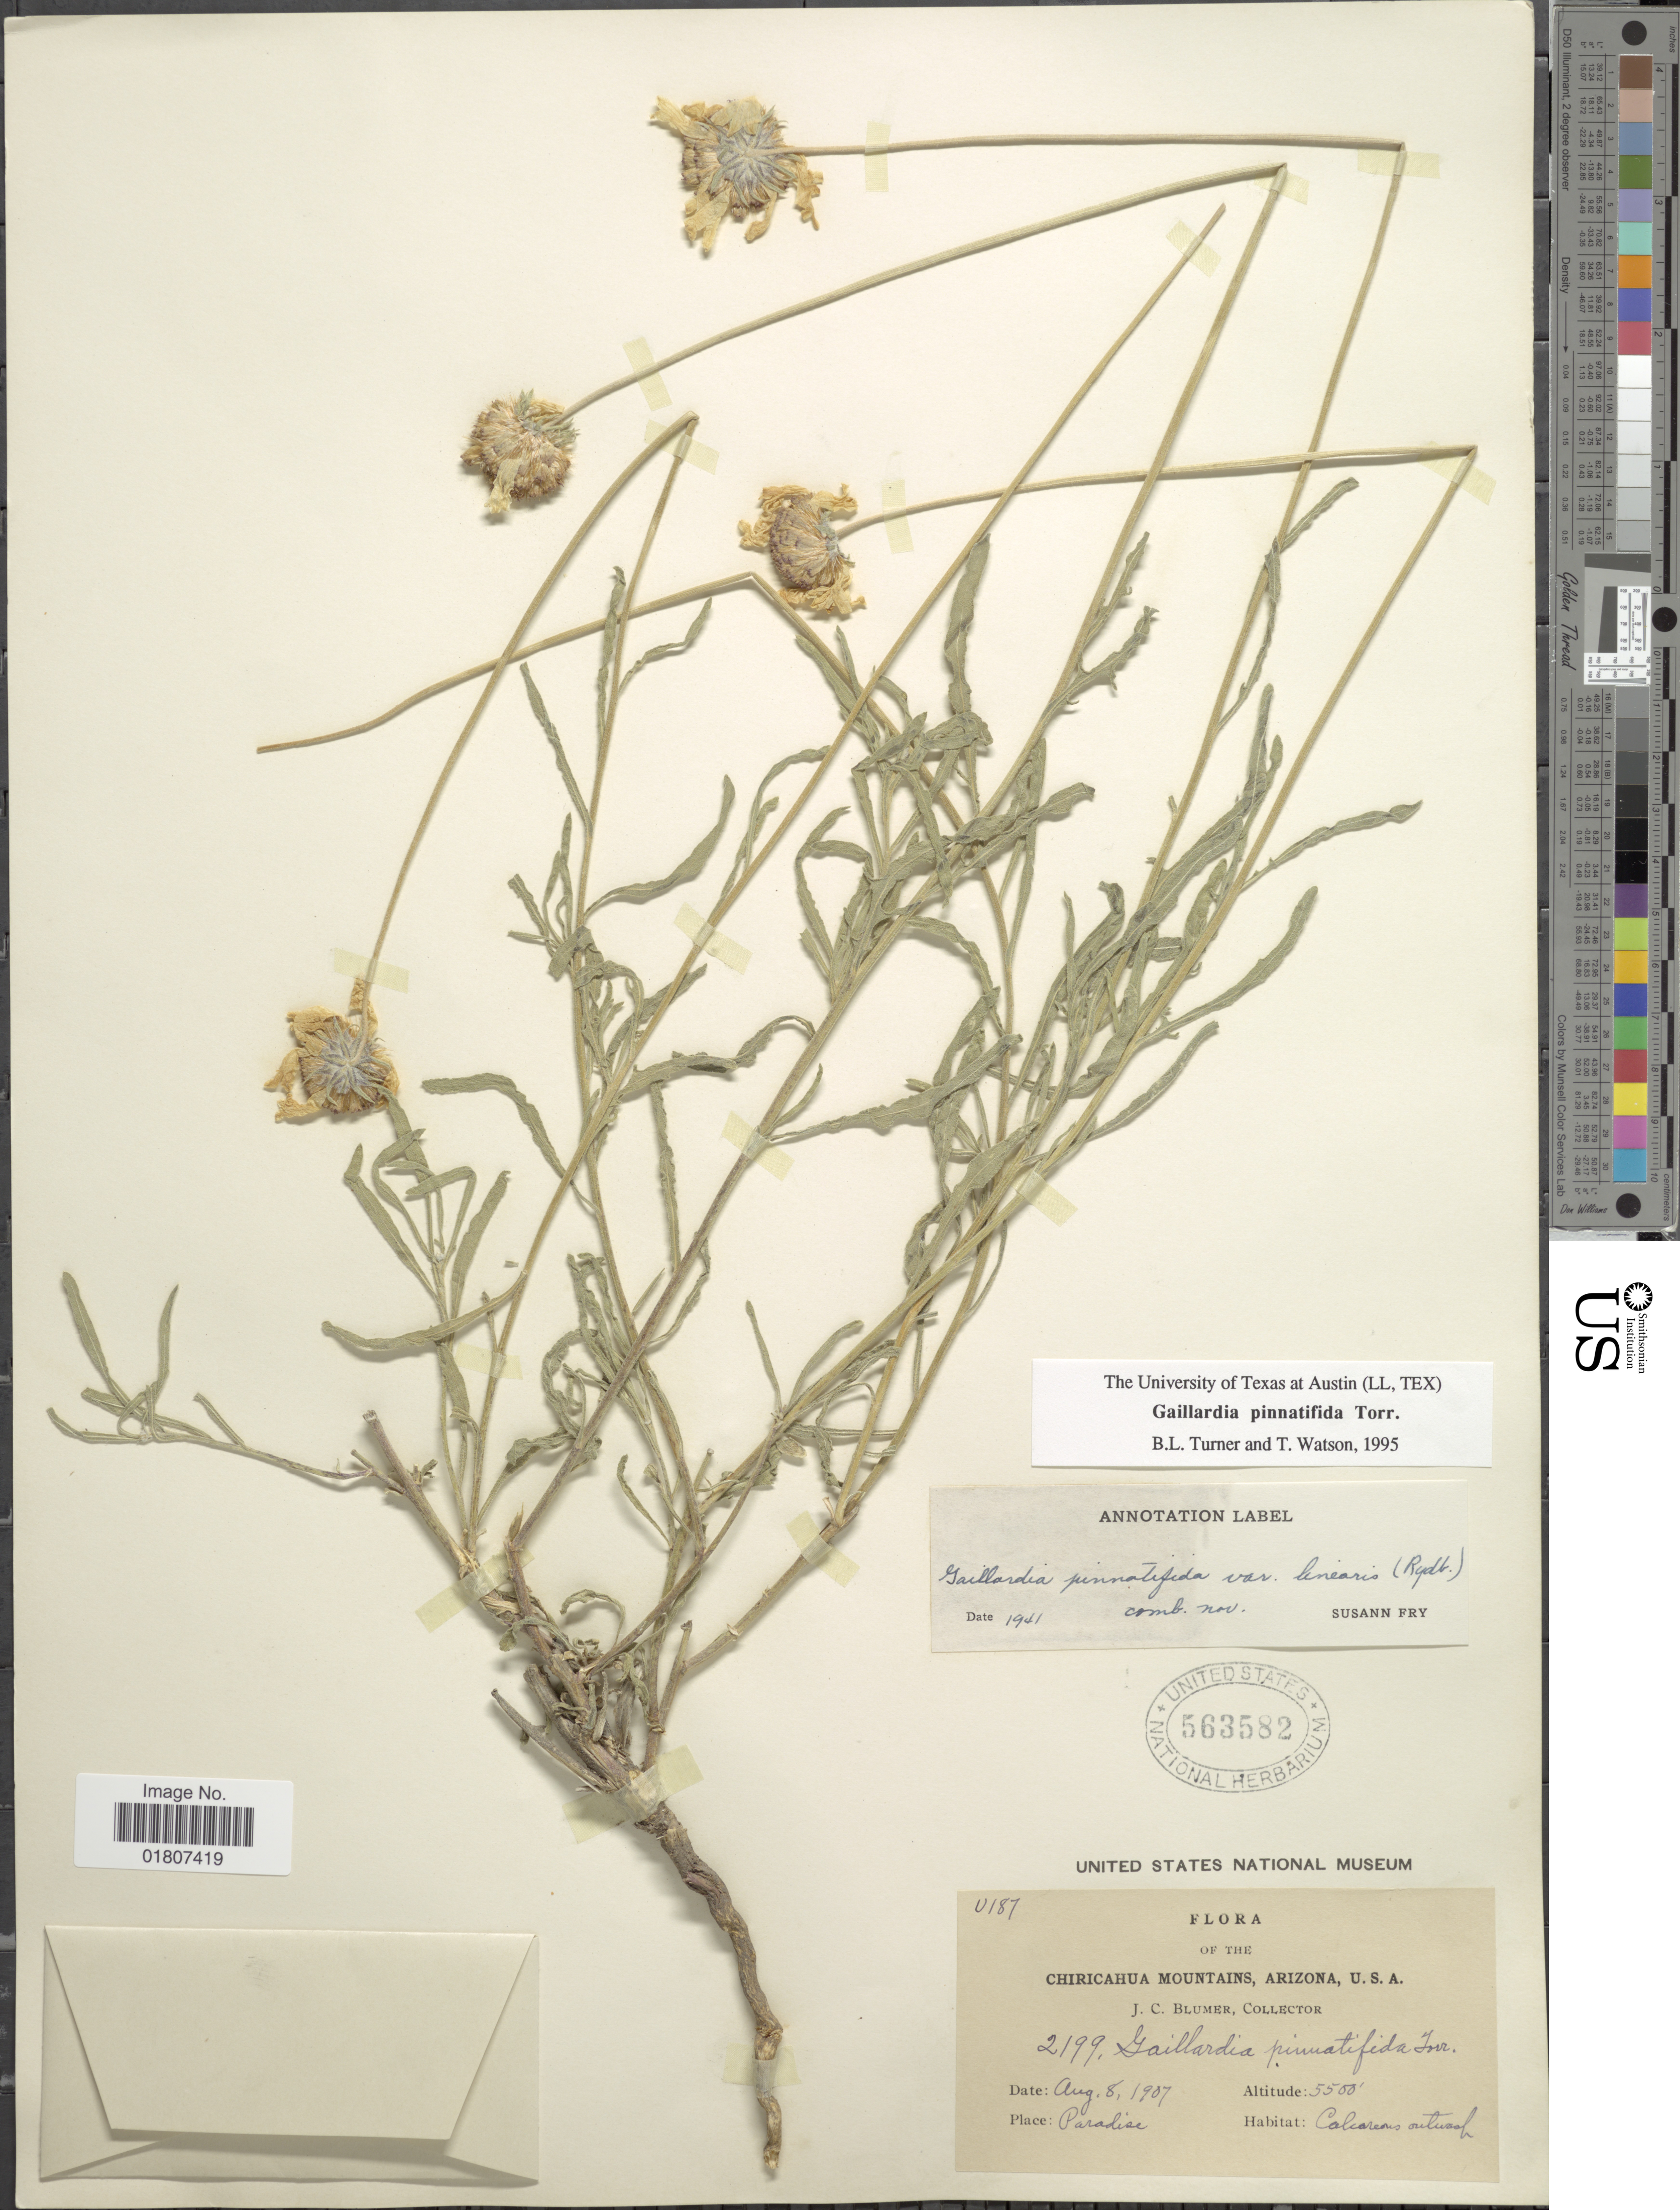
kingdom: Plantae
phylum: Tracheophyta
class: Magnoliopsida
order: Asterales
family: Asteraceae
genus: Gaillardia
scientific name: Gaillardia pinnatifida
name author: Torr.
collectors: J. C. Blumer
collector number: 0187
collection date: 1907-08-08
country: United States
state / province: Arizona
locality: Chiricahua Mountains. Paradise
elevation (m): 1676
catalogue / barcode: US 563582